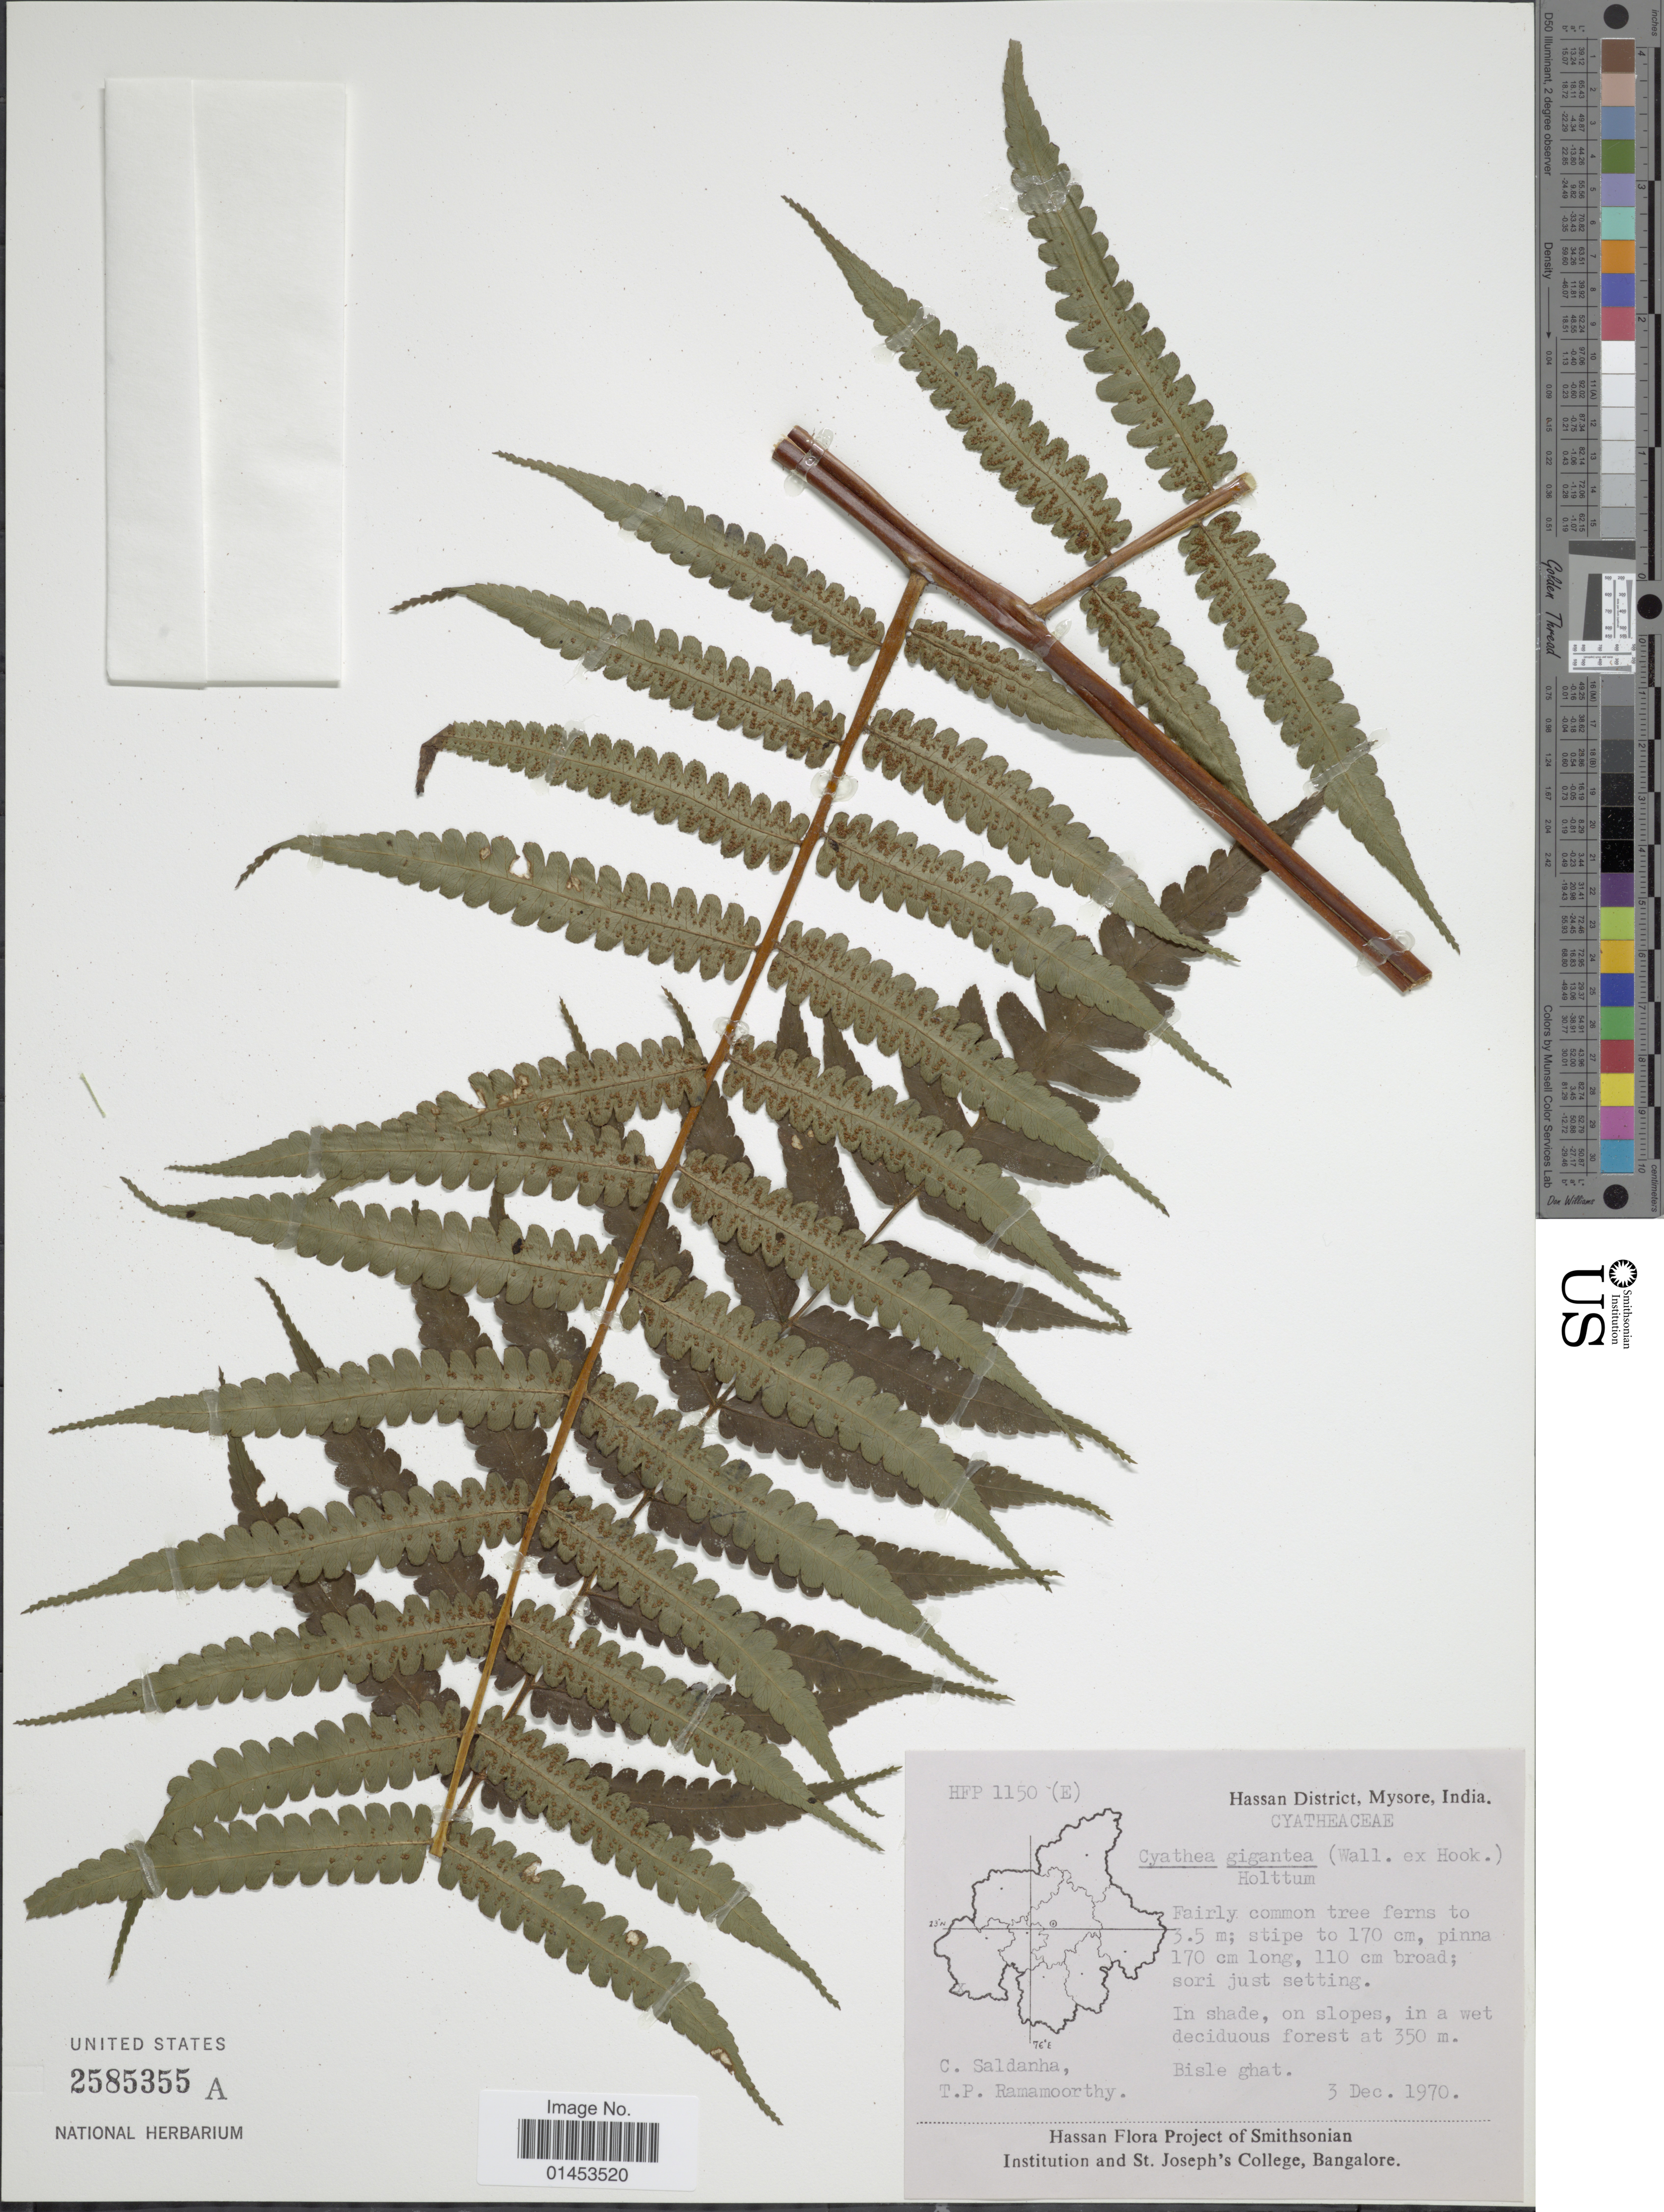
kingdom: Plantae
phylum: Tracheophyta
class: Polypodiopsida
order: Cyatheales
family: Cyatheaceae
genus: Cyathea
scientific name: Cyathea gigantea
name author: (Wall. ex Hook.) Holttum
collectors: C. Saldanha & T. P. Ramamoorthy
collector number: HFP1150(E)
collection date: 1970-12-03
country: India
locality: Hassan District, Mysore, India, Bisle Ghat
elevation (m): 350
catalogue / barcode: US 2585355A